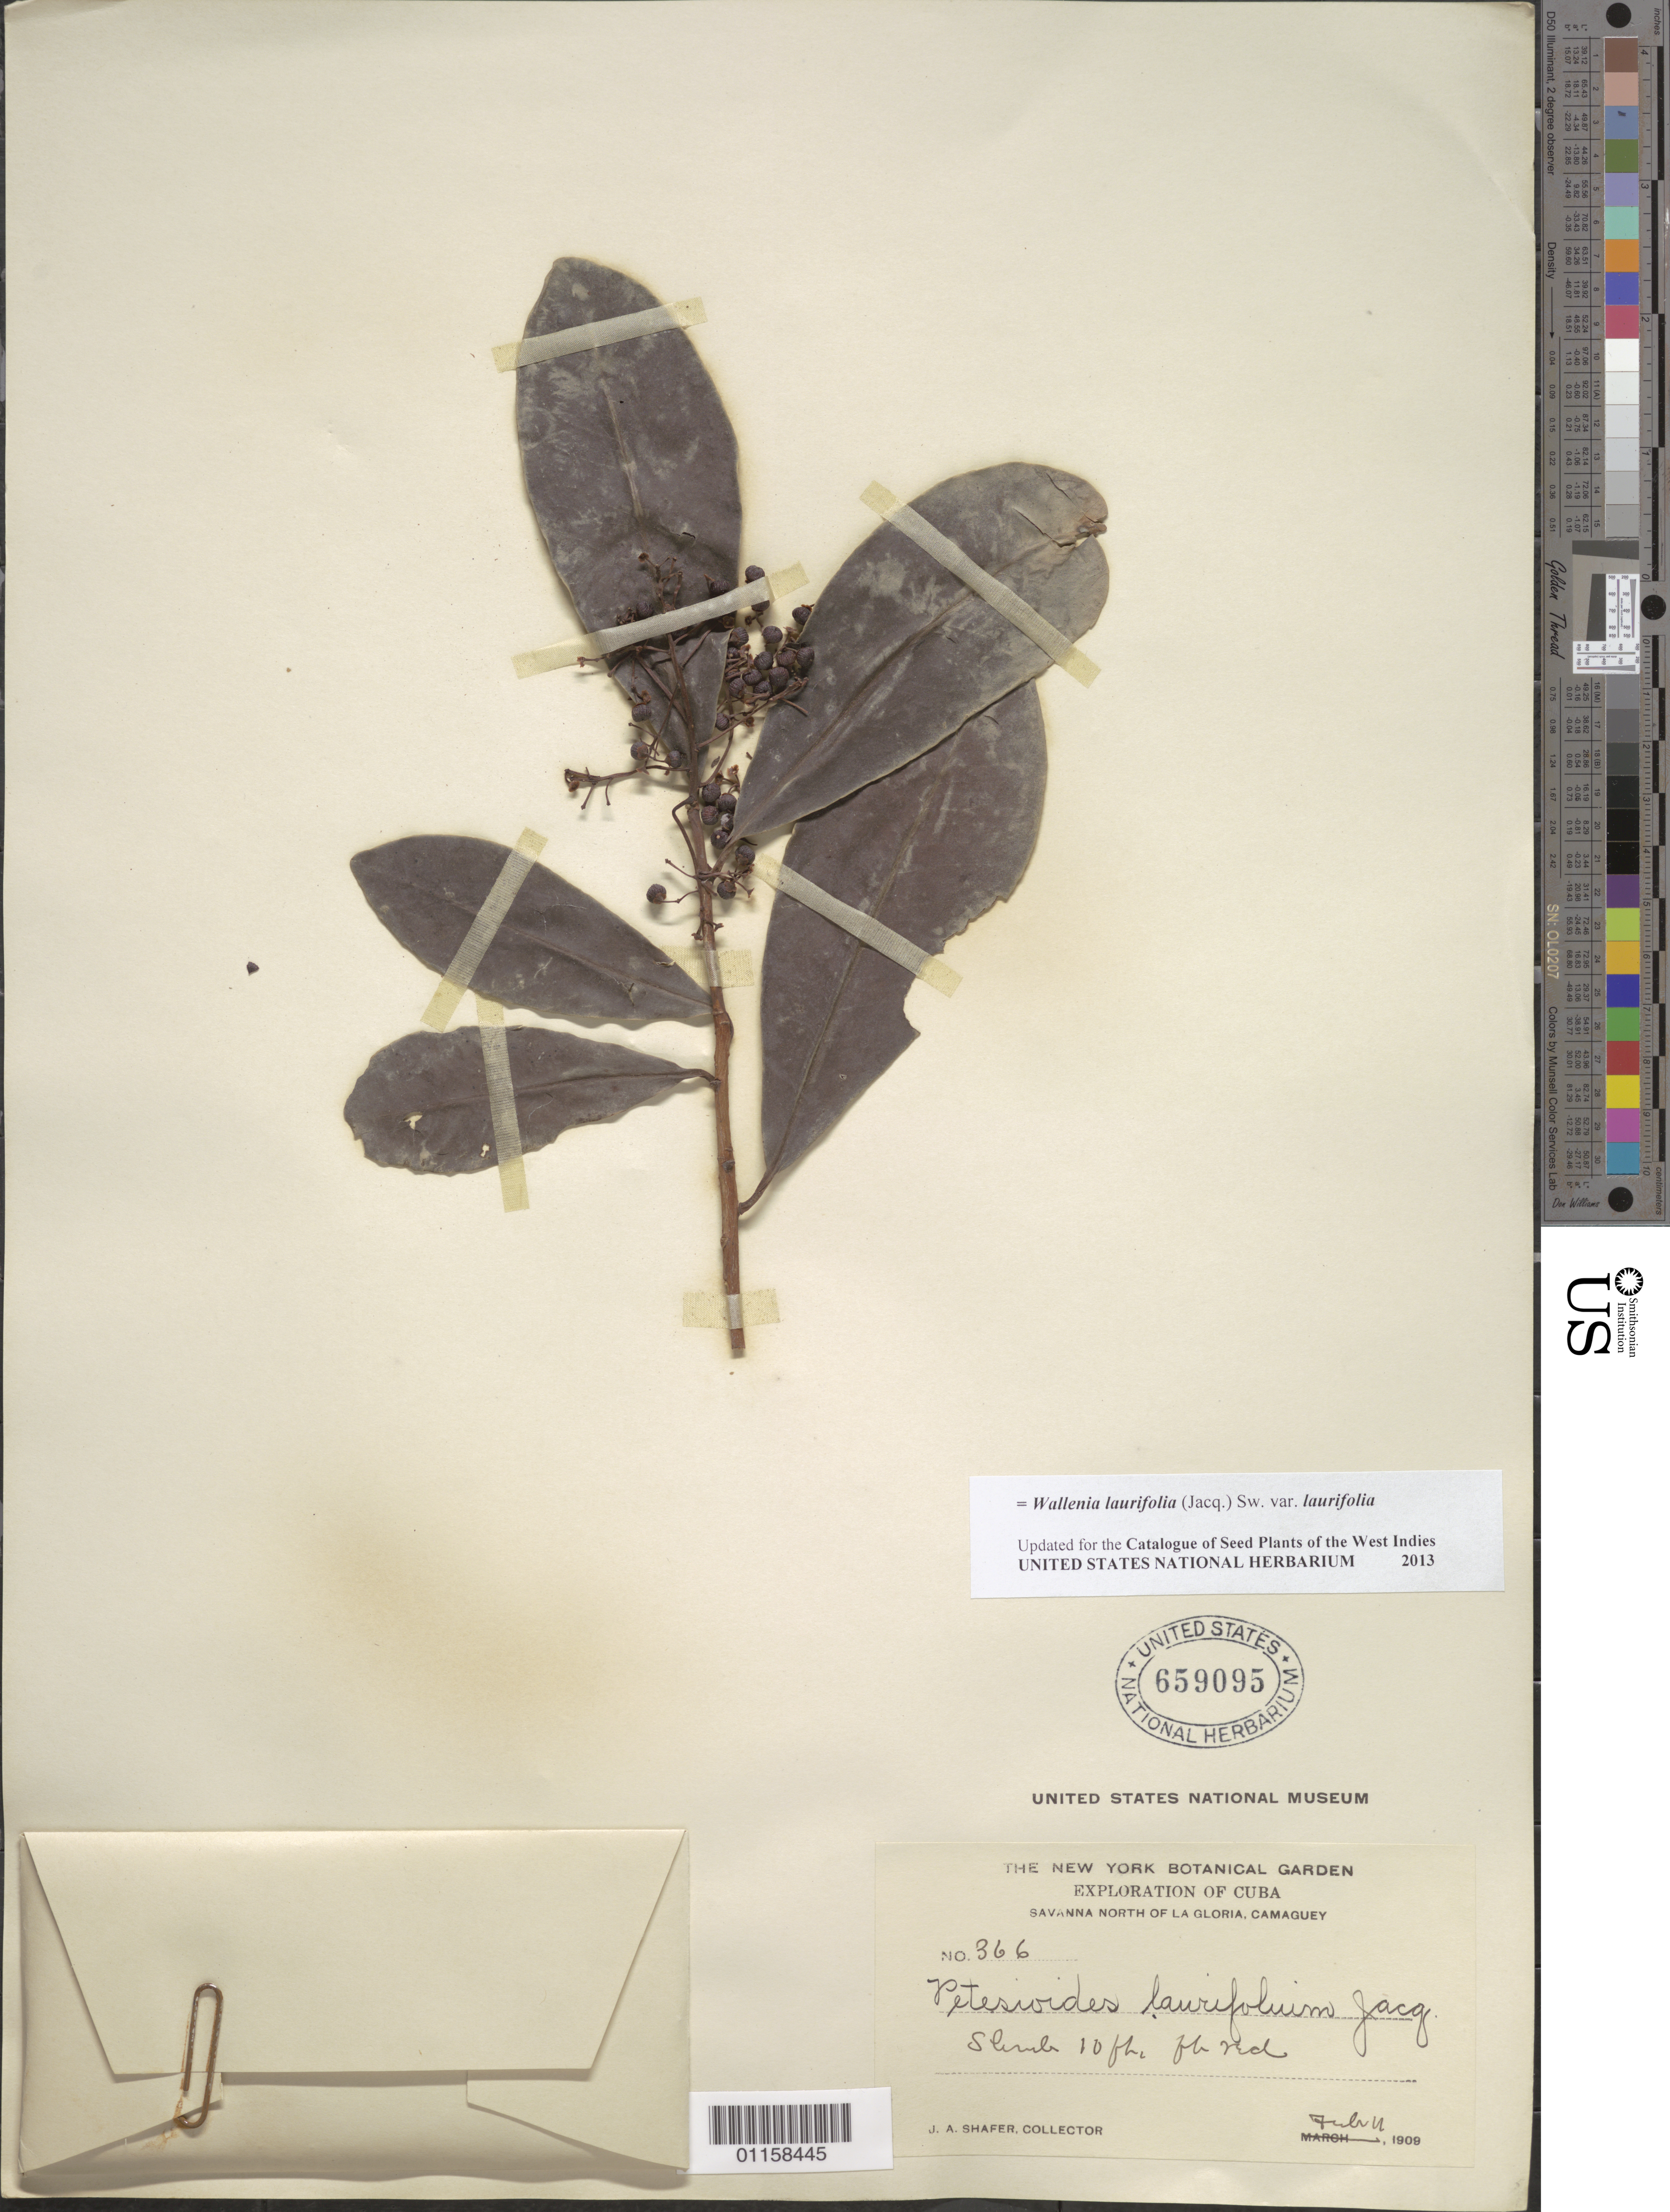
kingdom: Plantae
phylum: Tracheophyta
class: Magnoliopsida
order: Ericales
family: Primulaceae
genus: Wallenia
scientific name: Wallenia laurifolia var. laurifolia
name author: (Jacq.) Sw.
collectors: J. A. Shafer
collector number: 366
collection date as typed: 11 Feb 1909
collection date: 1909-02-11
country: Cuba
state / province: Camagüey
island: Cuba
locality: La Gloria, savanna N of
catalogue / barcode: US 659095